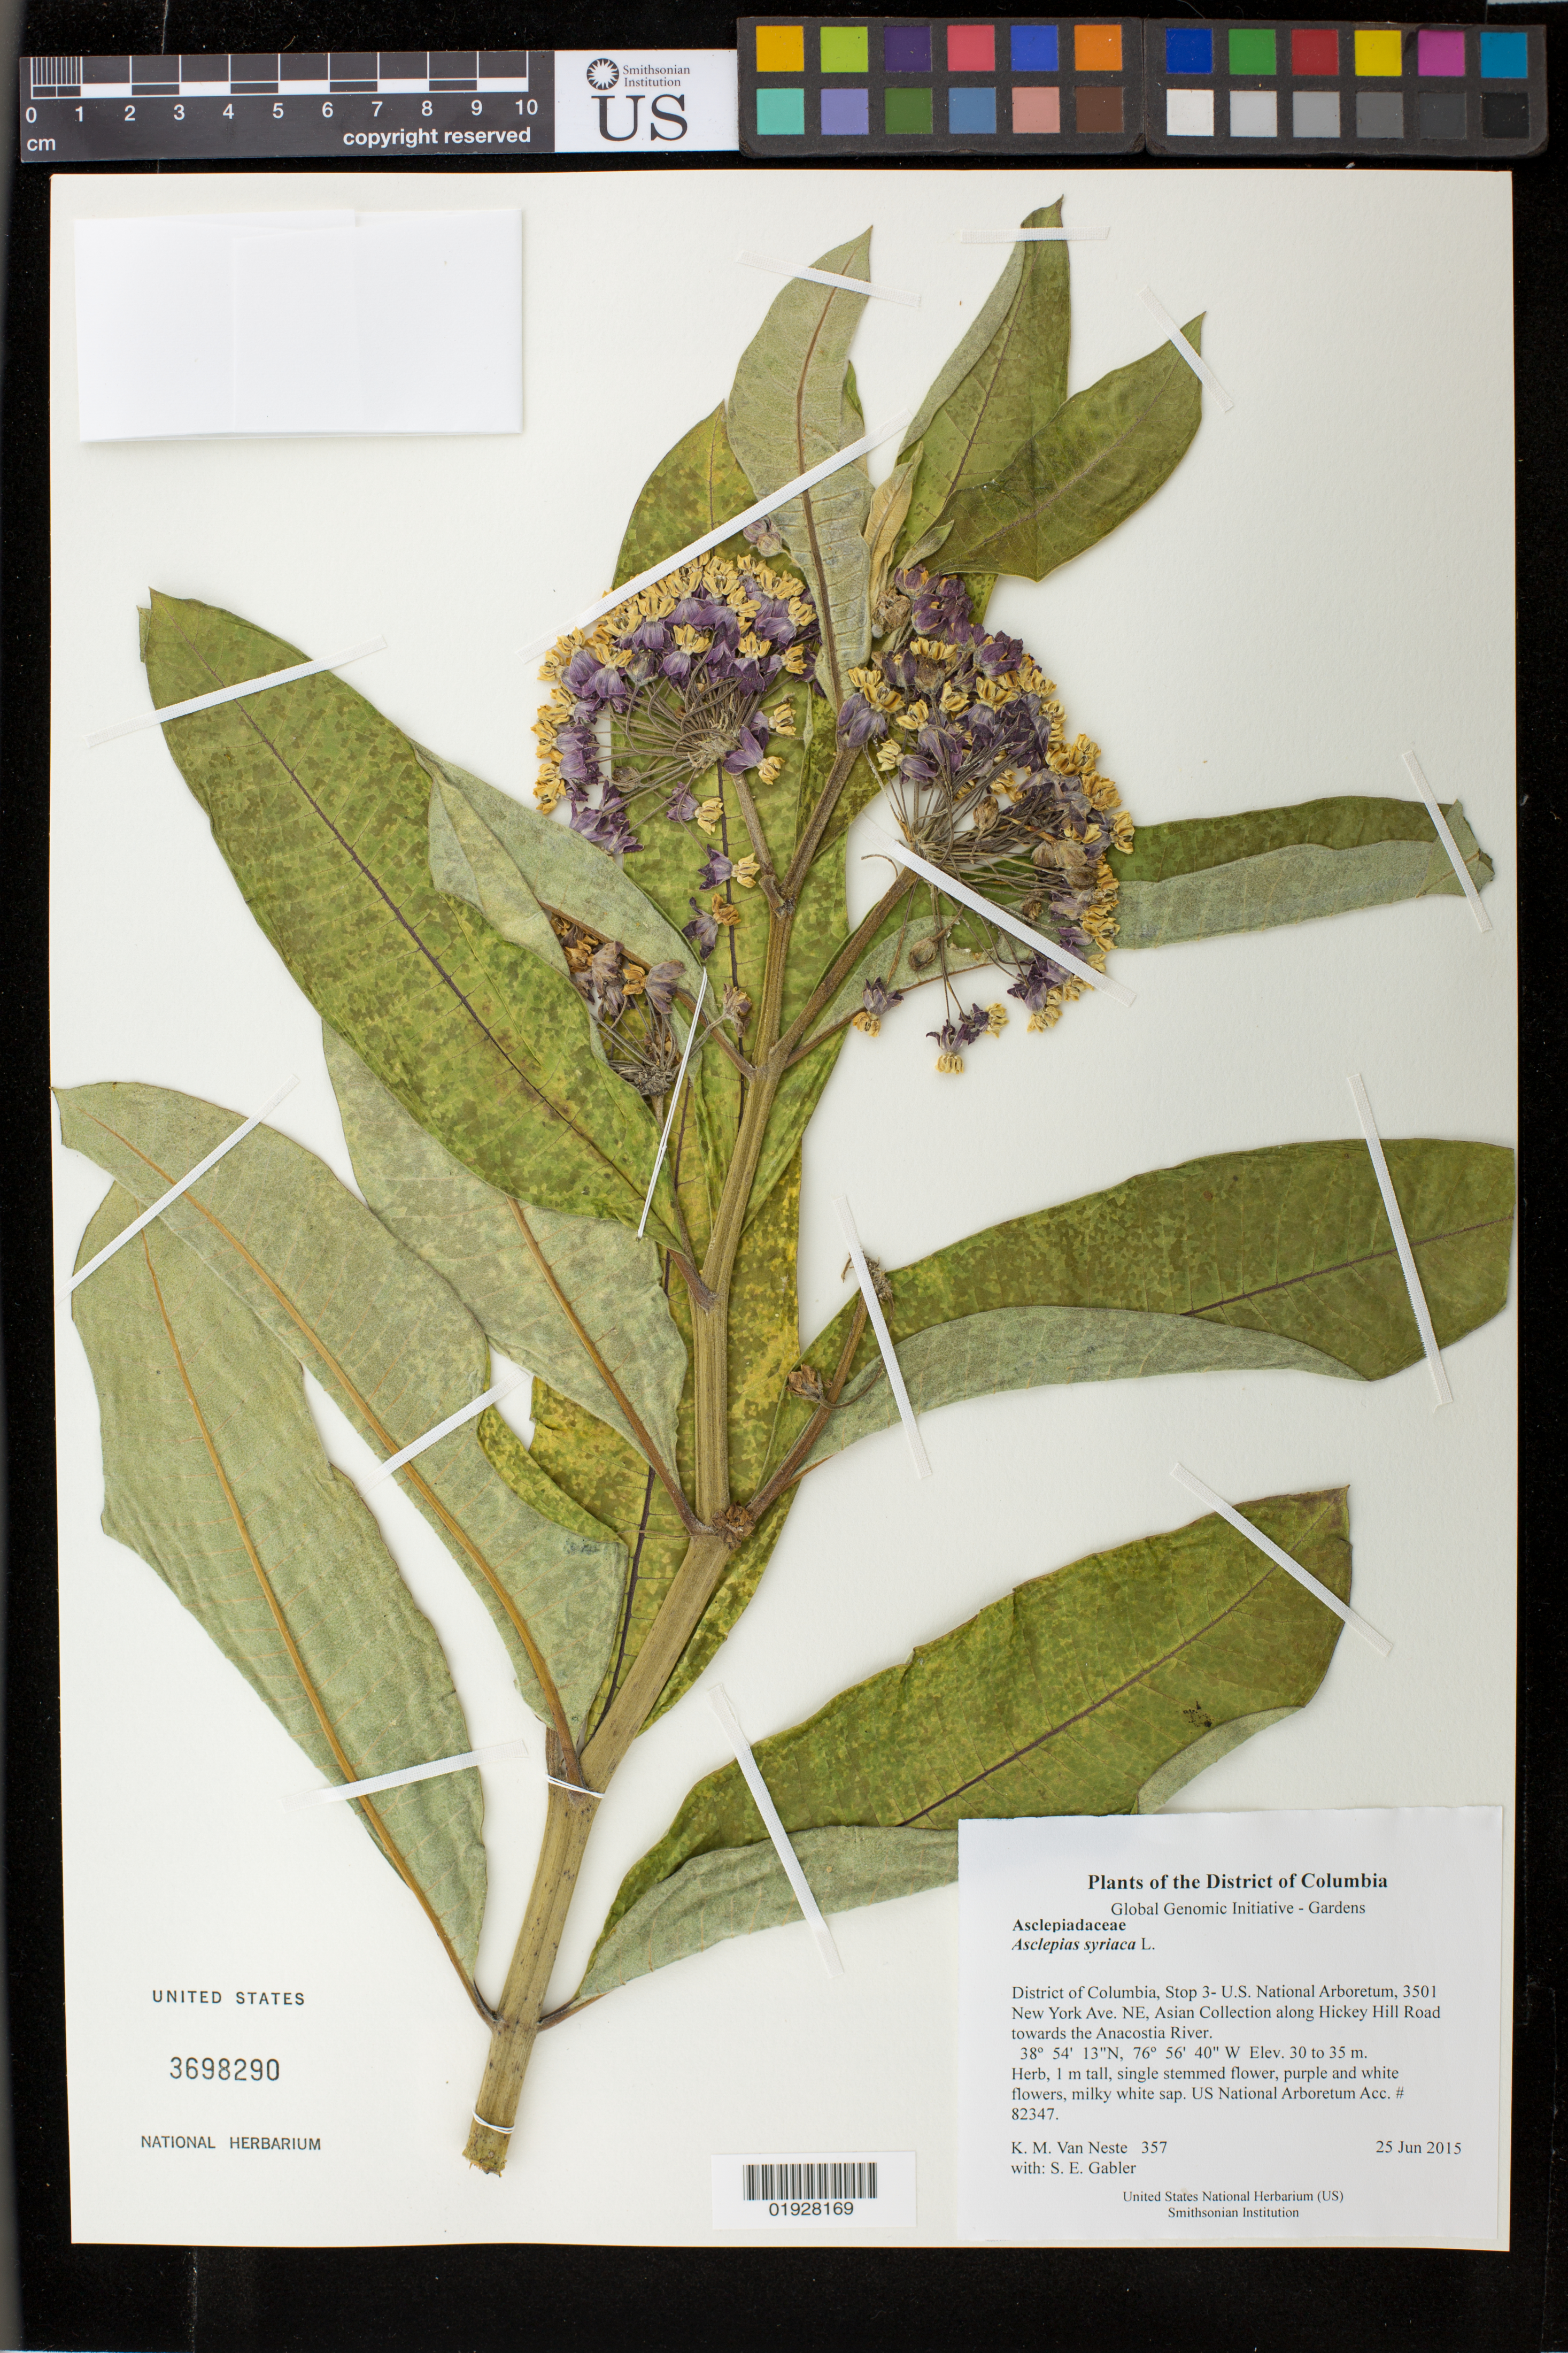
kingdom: Plantae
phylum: Tracheophyta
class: Magnoliopsida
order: Gentianales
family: Apocynaceae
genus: Asclepias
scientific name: Asclepias syriaca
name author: L.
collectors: K. M. Van Neste & S. E. Gabler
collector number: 357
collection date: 2015-06-25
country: United States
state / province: District of Columbia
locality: Stop 3- U.S. National Arboretum, 3501 New York Ave. NE, Asian Collection along Hickey Hill Road towards the Anacostia River.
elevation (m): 30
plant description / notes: Asclepias syriaca NATIONAL ARBORETUM PROVENANCE INFO: USNA ACCESSION: 82347 PROVENANCE CODE: W FULL PROVENANCE: collected directly from wild; origin known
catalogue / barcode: US 3698290